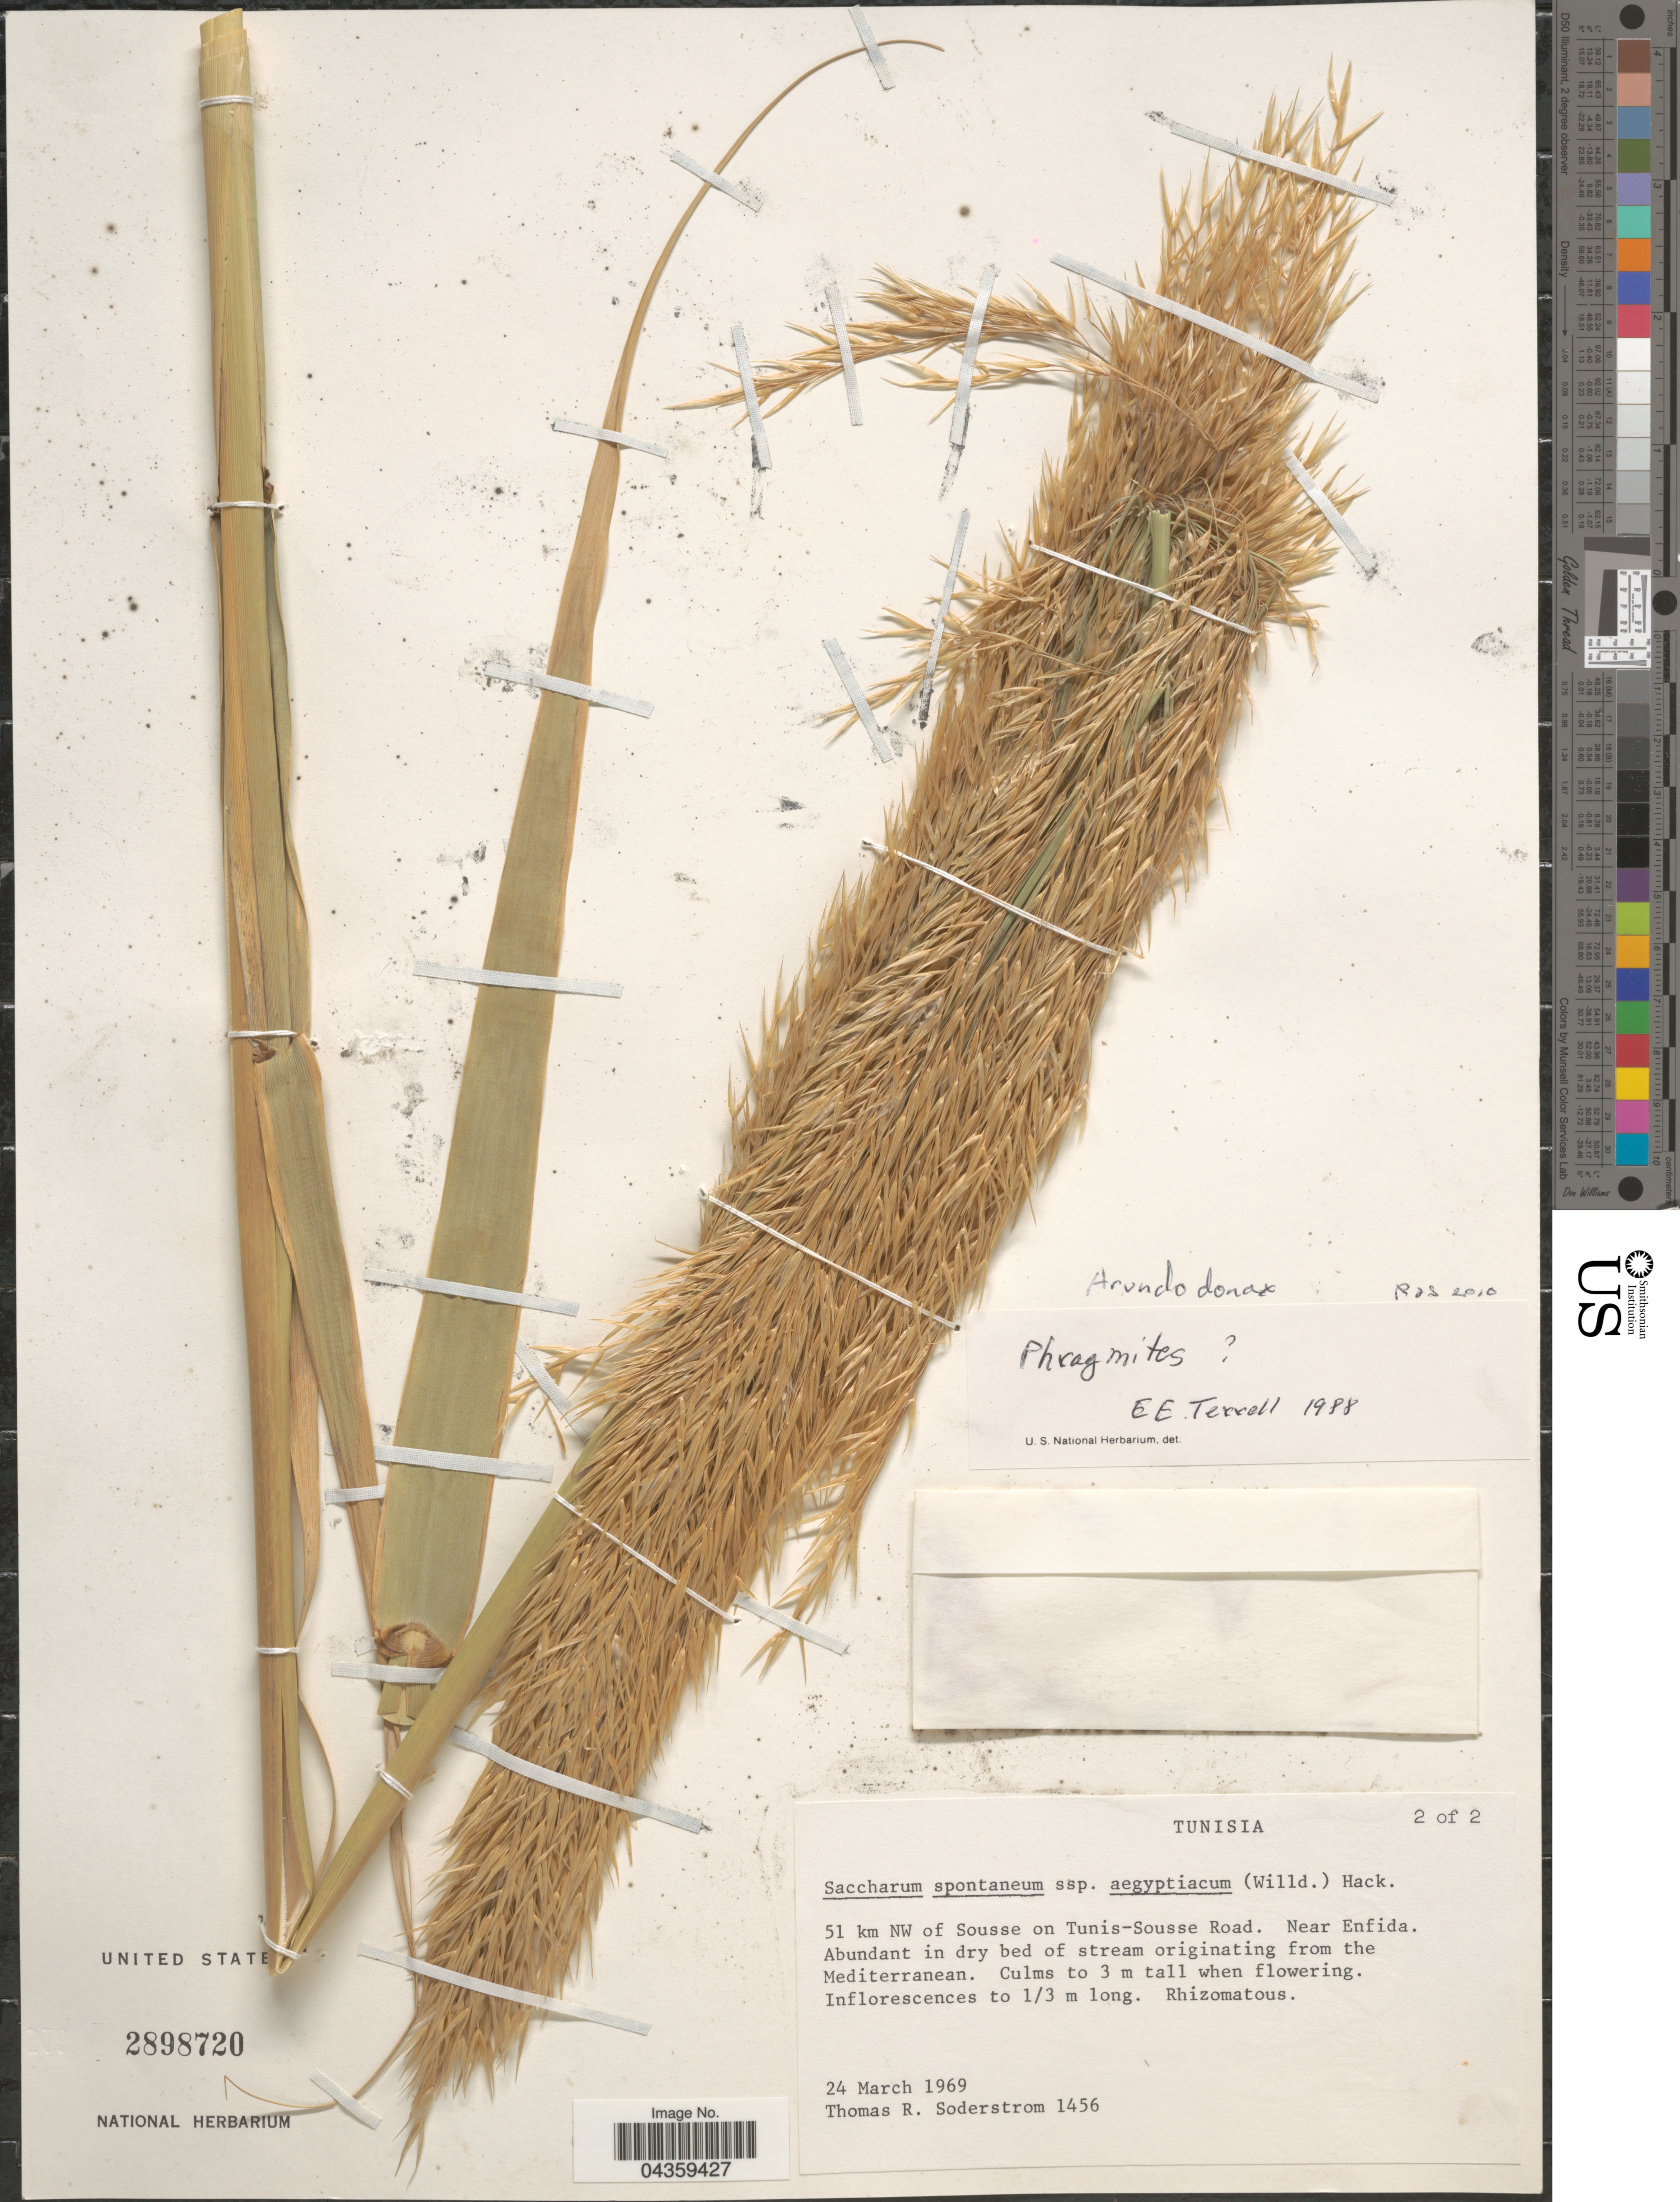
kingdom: Plantae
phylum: Tracheophyta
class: Liliopsida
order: Poales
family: Poaceae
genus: Arundo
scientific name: Arundo donax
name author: L.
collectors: T. R. Soderstrom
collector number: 1456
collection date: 1969-03-24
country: Tunisia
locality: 51 km NW of Sousse on Tunis-Sousse Road. Near Enfida.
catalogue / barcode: US 2898720